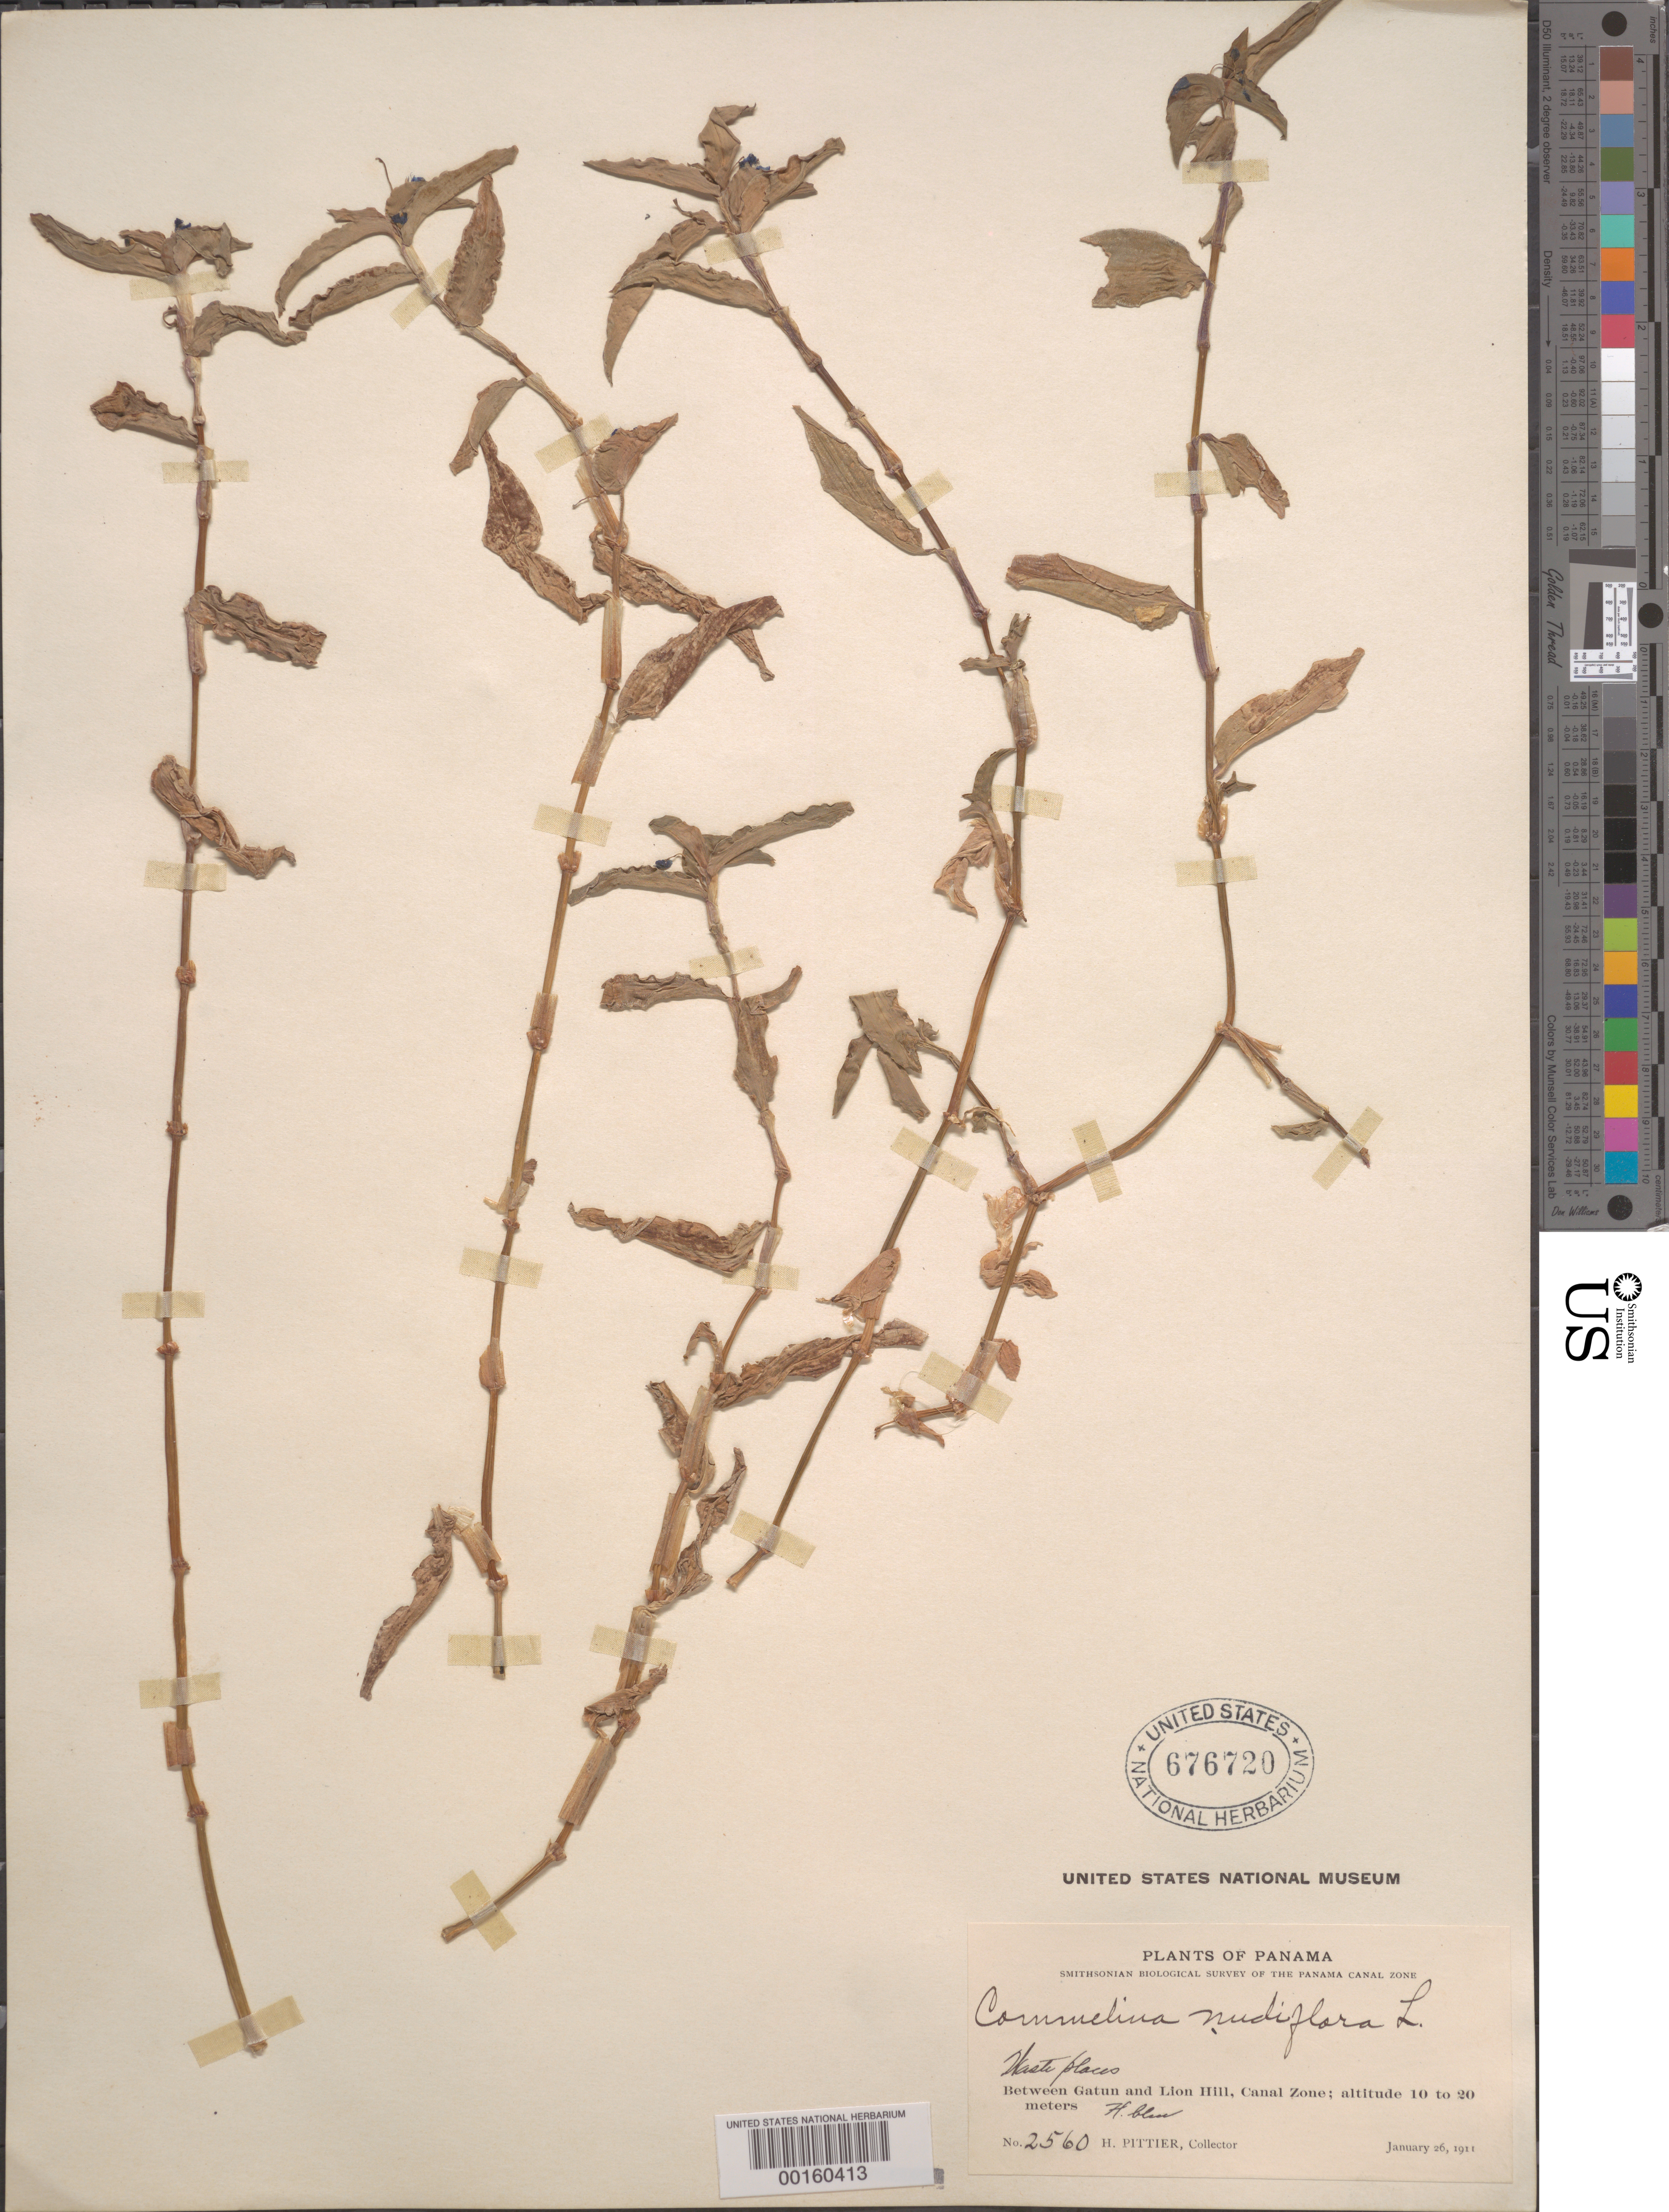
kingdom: Plantae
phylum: Tracheophyta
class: Liliopsida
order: Commelinales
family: Commelinaceae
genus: Commelina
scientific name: Commelina diffusa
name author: Burm. f.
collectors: H. F. Pittier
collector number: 2560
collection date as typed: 26 Jan 1911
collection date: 1911-01-26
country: Panama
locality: Between Gatun and Lion Hill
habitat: Waste areas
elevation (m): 10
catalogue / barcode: US 676720